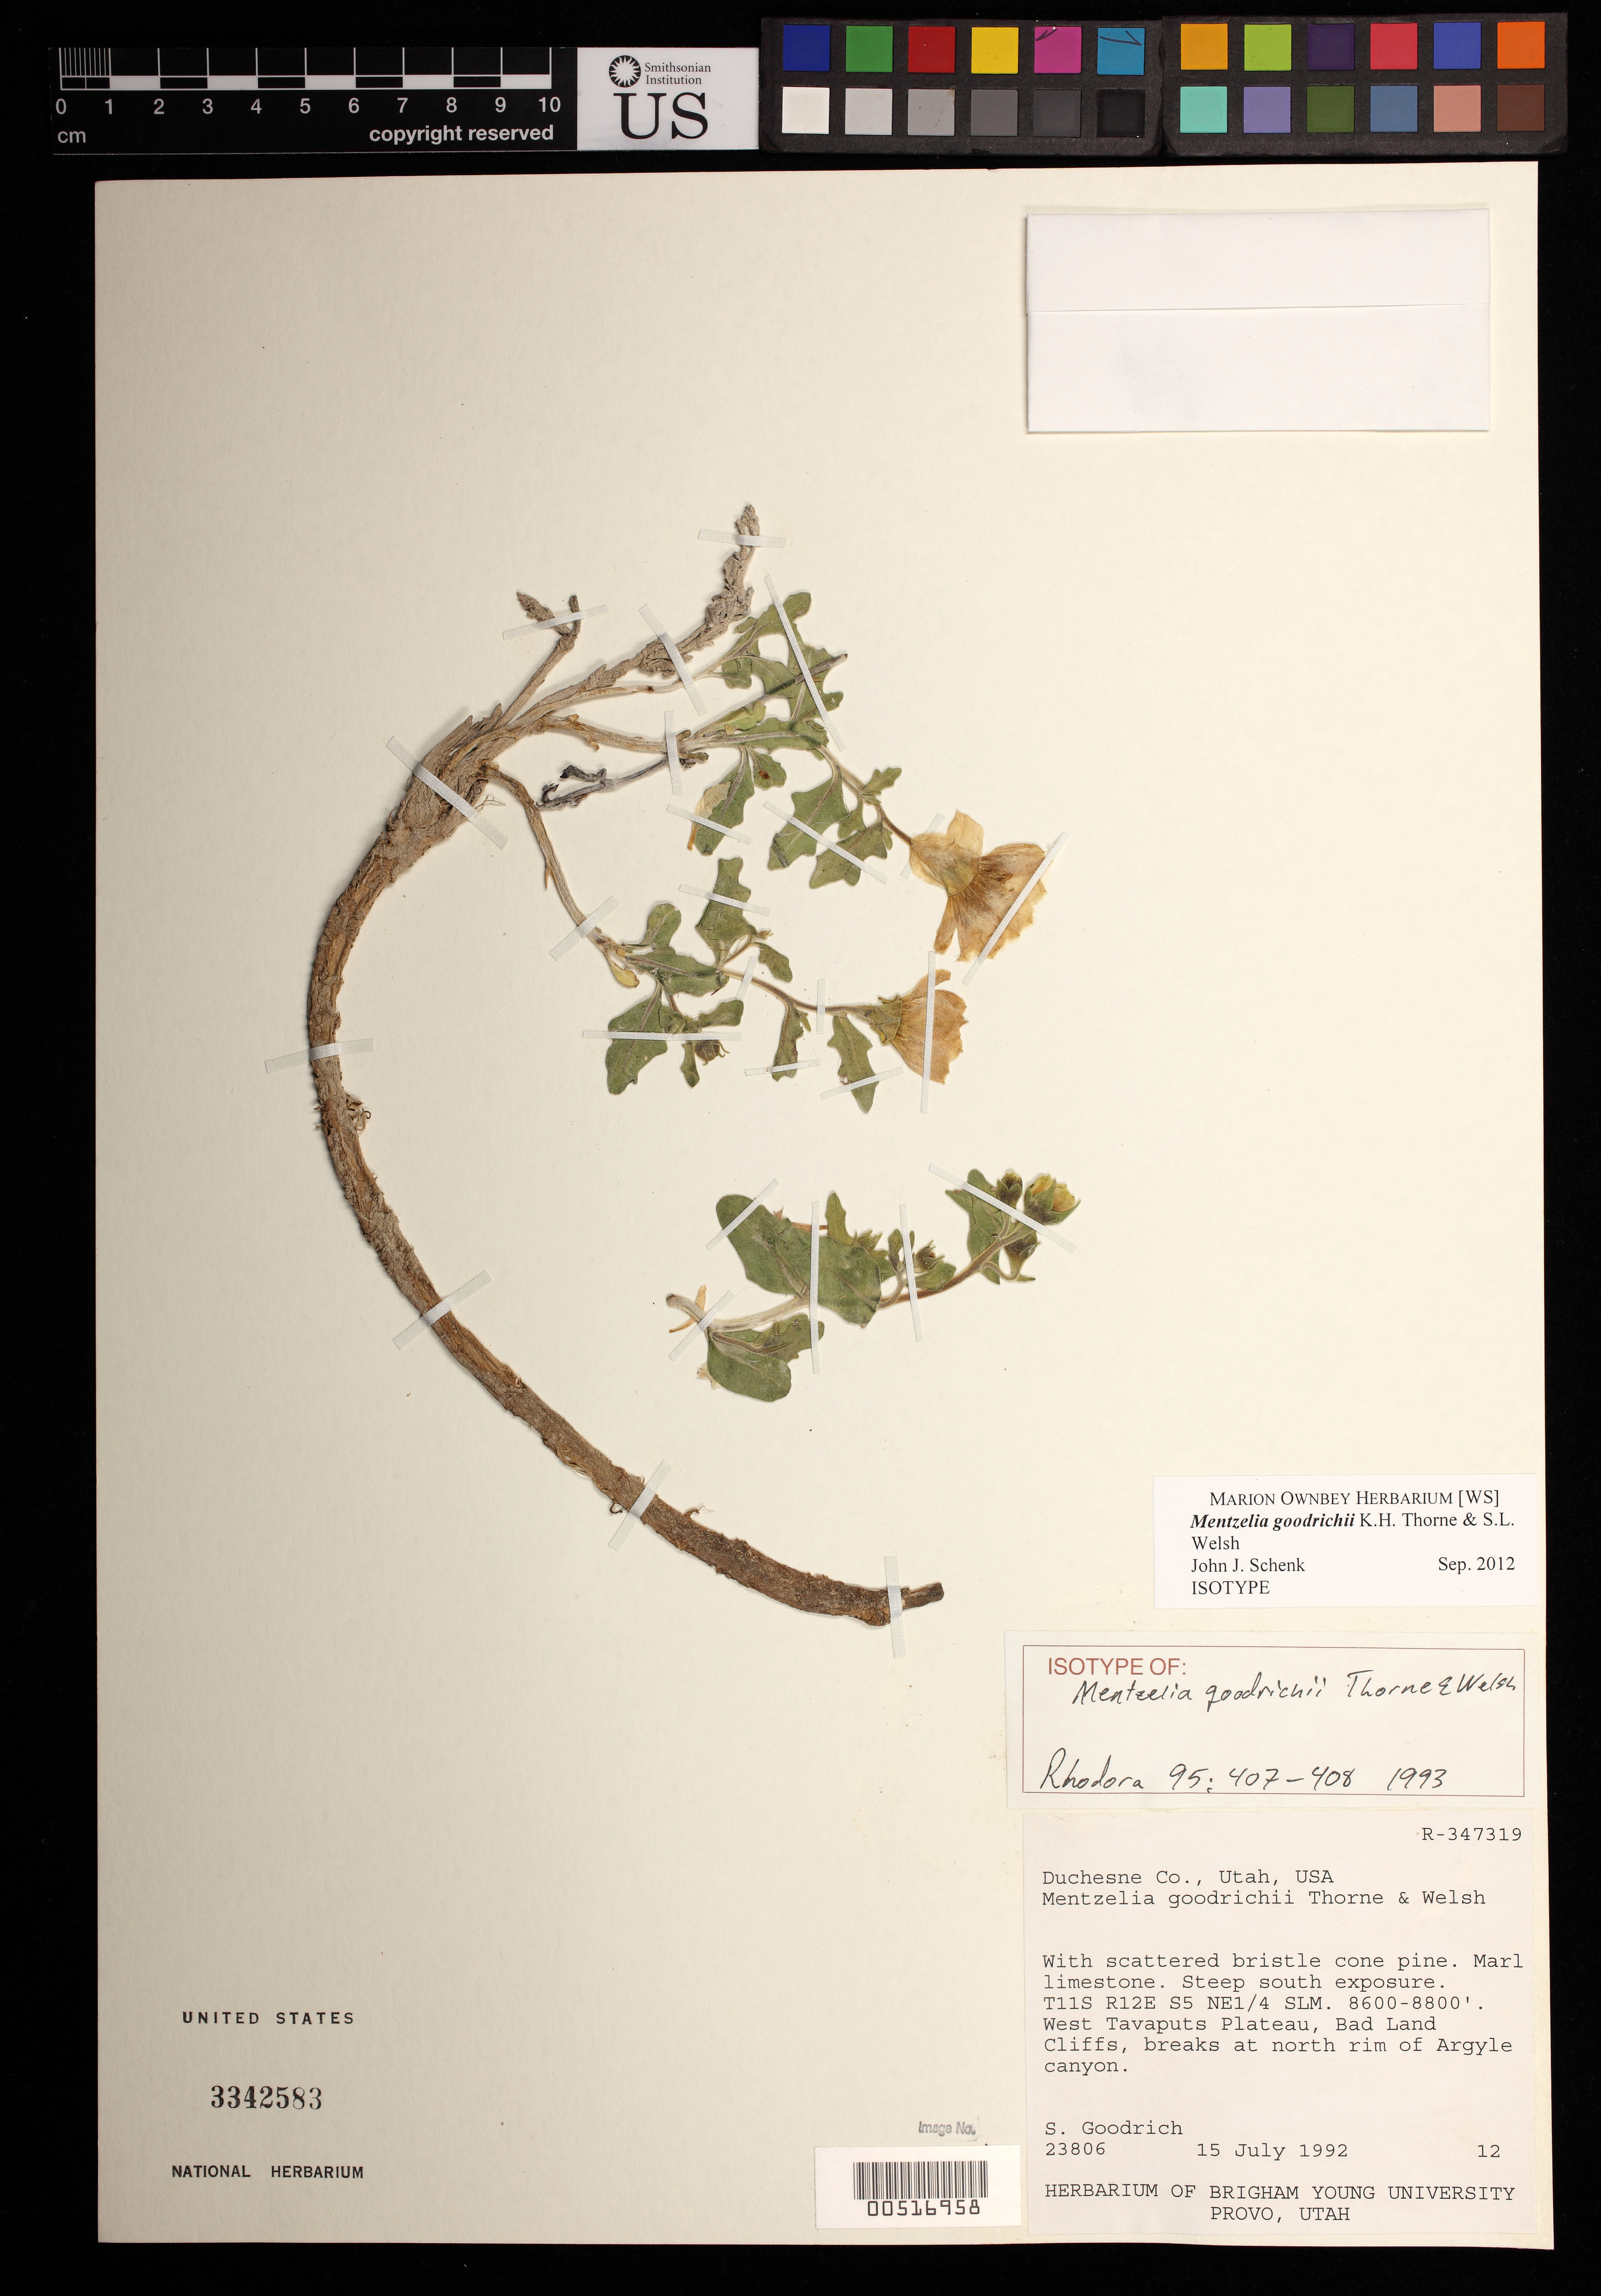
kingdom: Plantae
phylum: Tracheophyta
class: Magnoliopsida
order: Cornales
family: Loasaceae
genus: Mentzelia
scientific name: Mentzelia goodrichii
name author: K.H. Thorne & S.L. Welsh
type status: Isotype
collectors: S. Goodrich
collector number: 23806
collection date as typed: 15 Jul 1992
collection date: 1992-07-15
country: United States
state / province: Utah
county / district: Duchesne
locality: West Tavaputs Plateau, Bad Land cliffs, breaks at N rim of Argyle Canyon.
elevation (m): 2621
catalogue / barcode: US 3342583